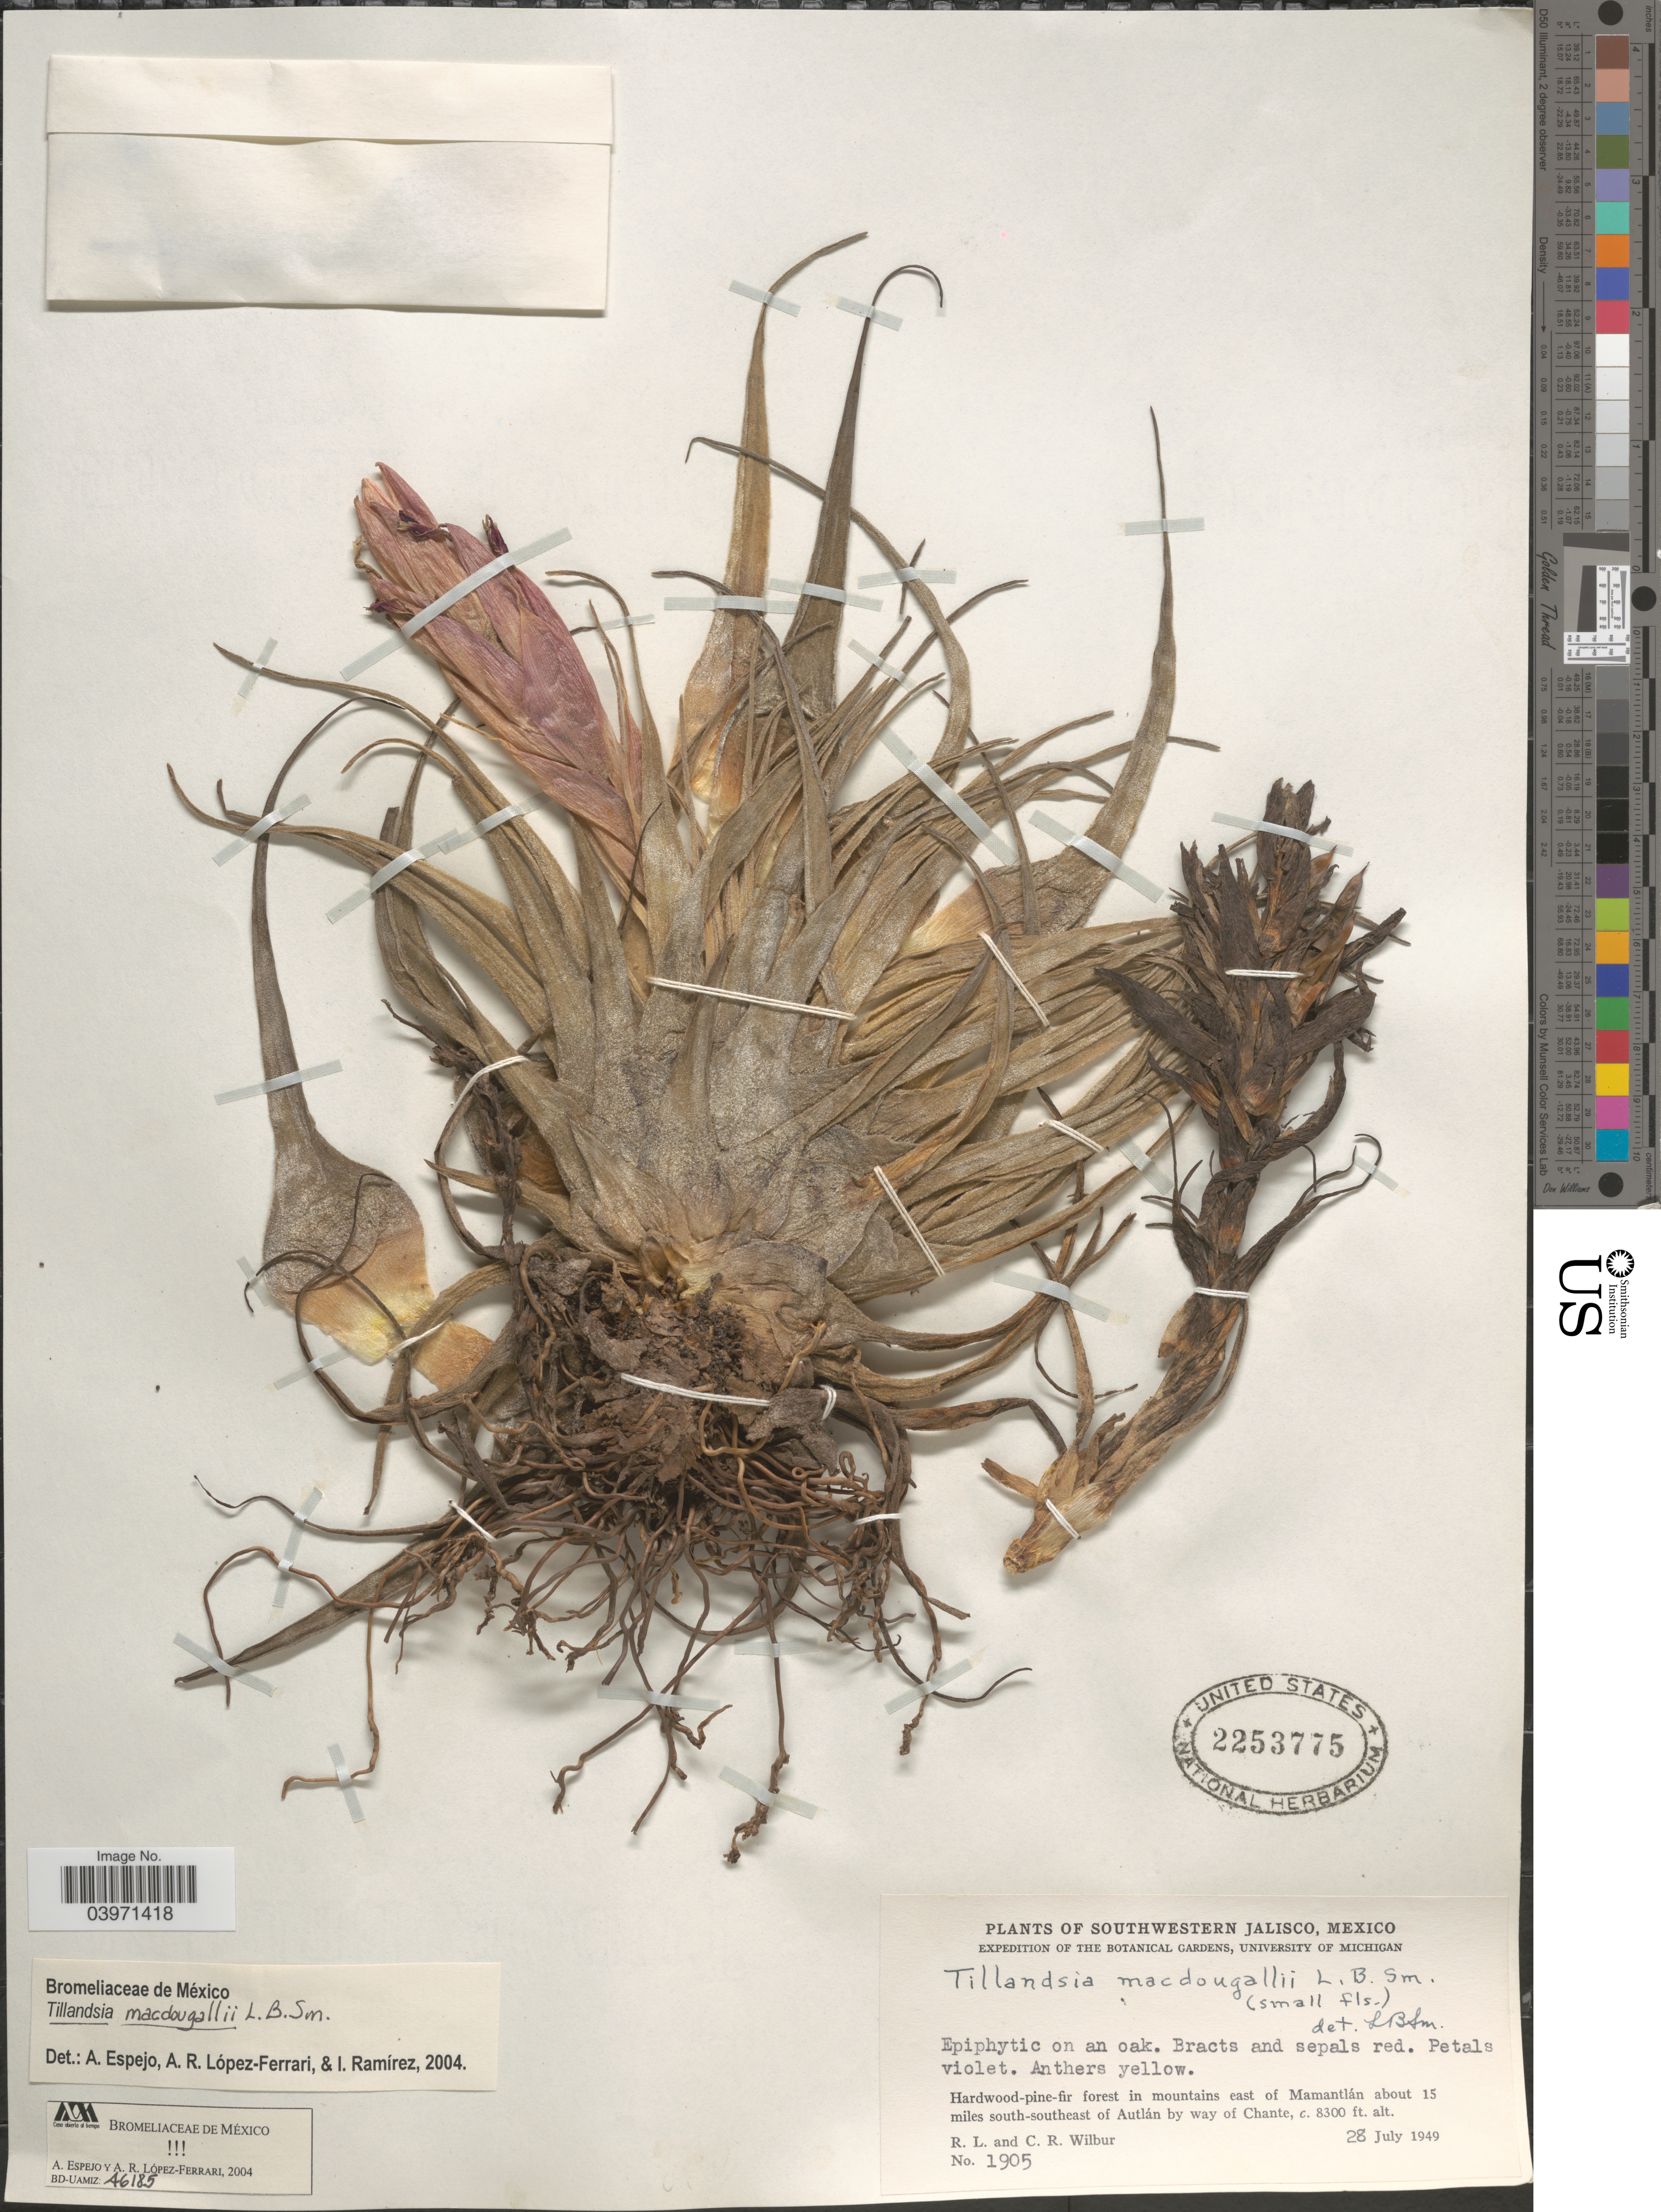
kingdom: Plantae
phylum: Tracheophyta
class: Liliopsida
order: Poales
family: Bromeliaceae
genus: Tillandsia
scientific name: Tillandsia macdougallii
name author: L.B. Sm.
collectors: R. L. Wilbur & C. Wilbur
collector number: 1905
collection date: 1949-07-28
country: Mexico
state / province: Jalisco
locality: Southwestern Jalisco. In mountains east of Mamantlán about 15 miles south-southeast of Autlán by way of Chante.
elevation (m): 2530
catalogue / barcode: US 2253775